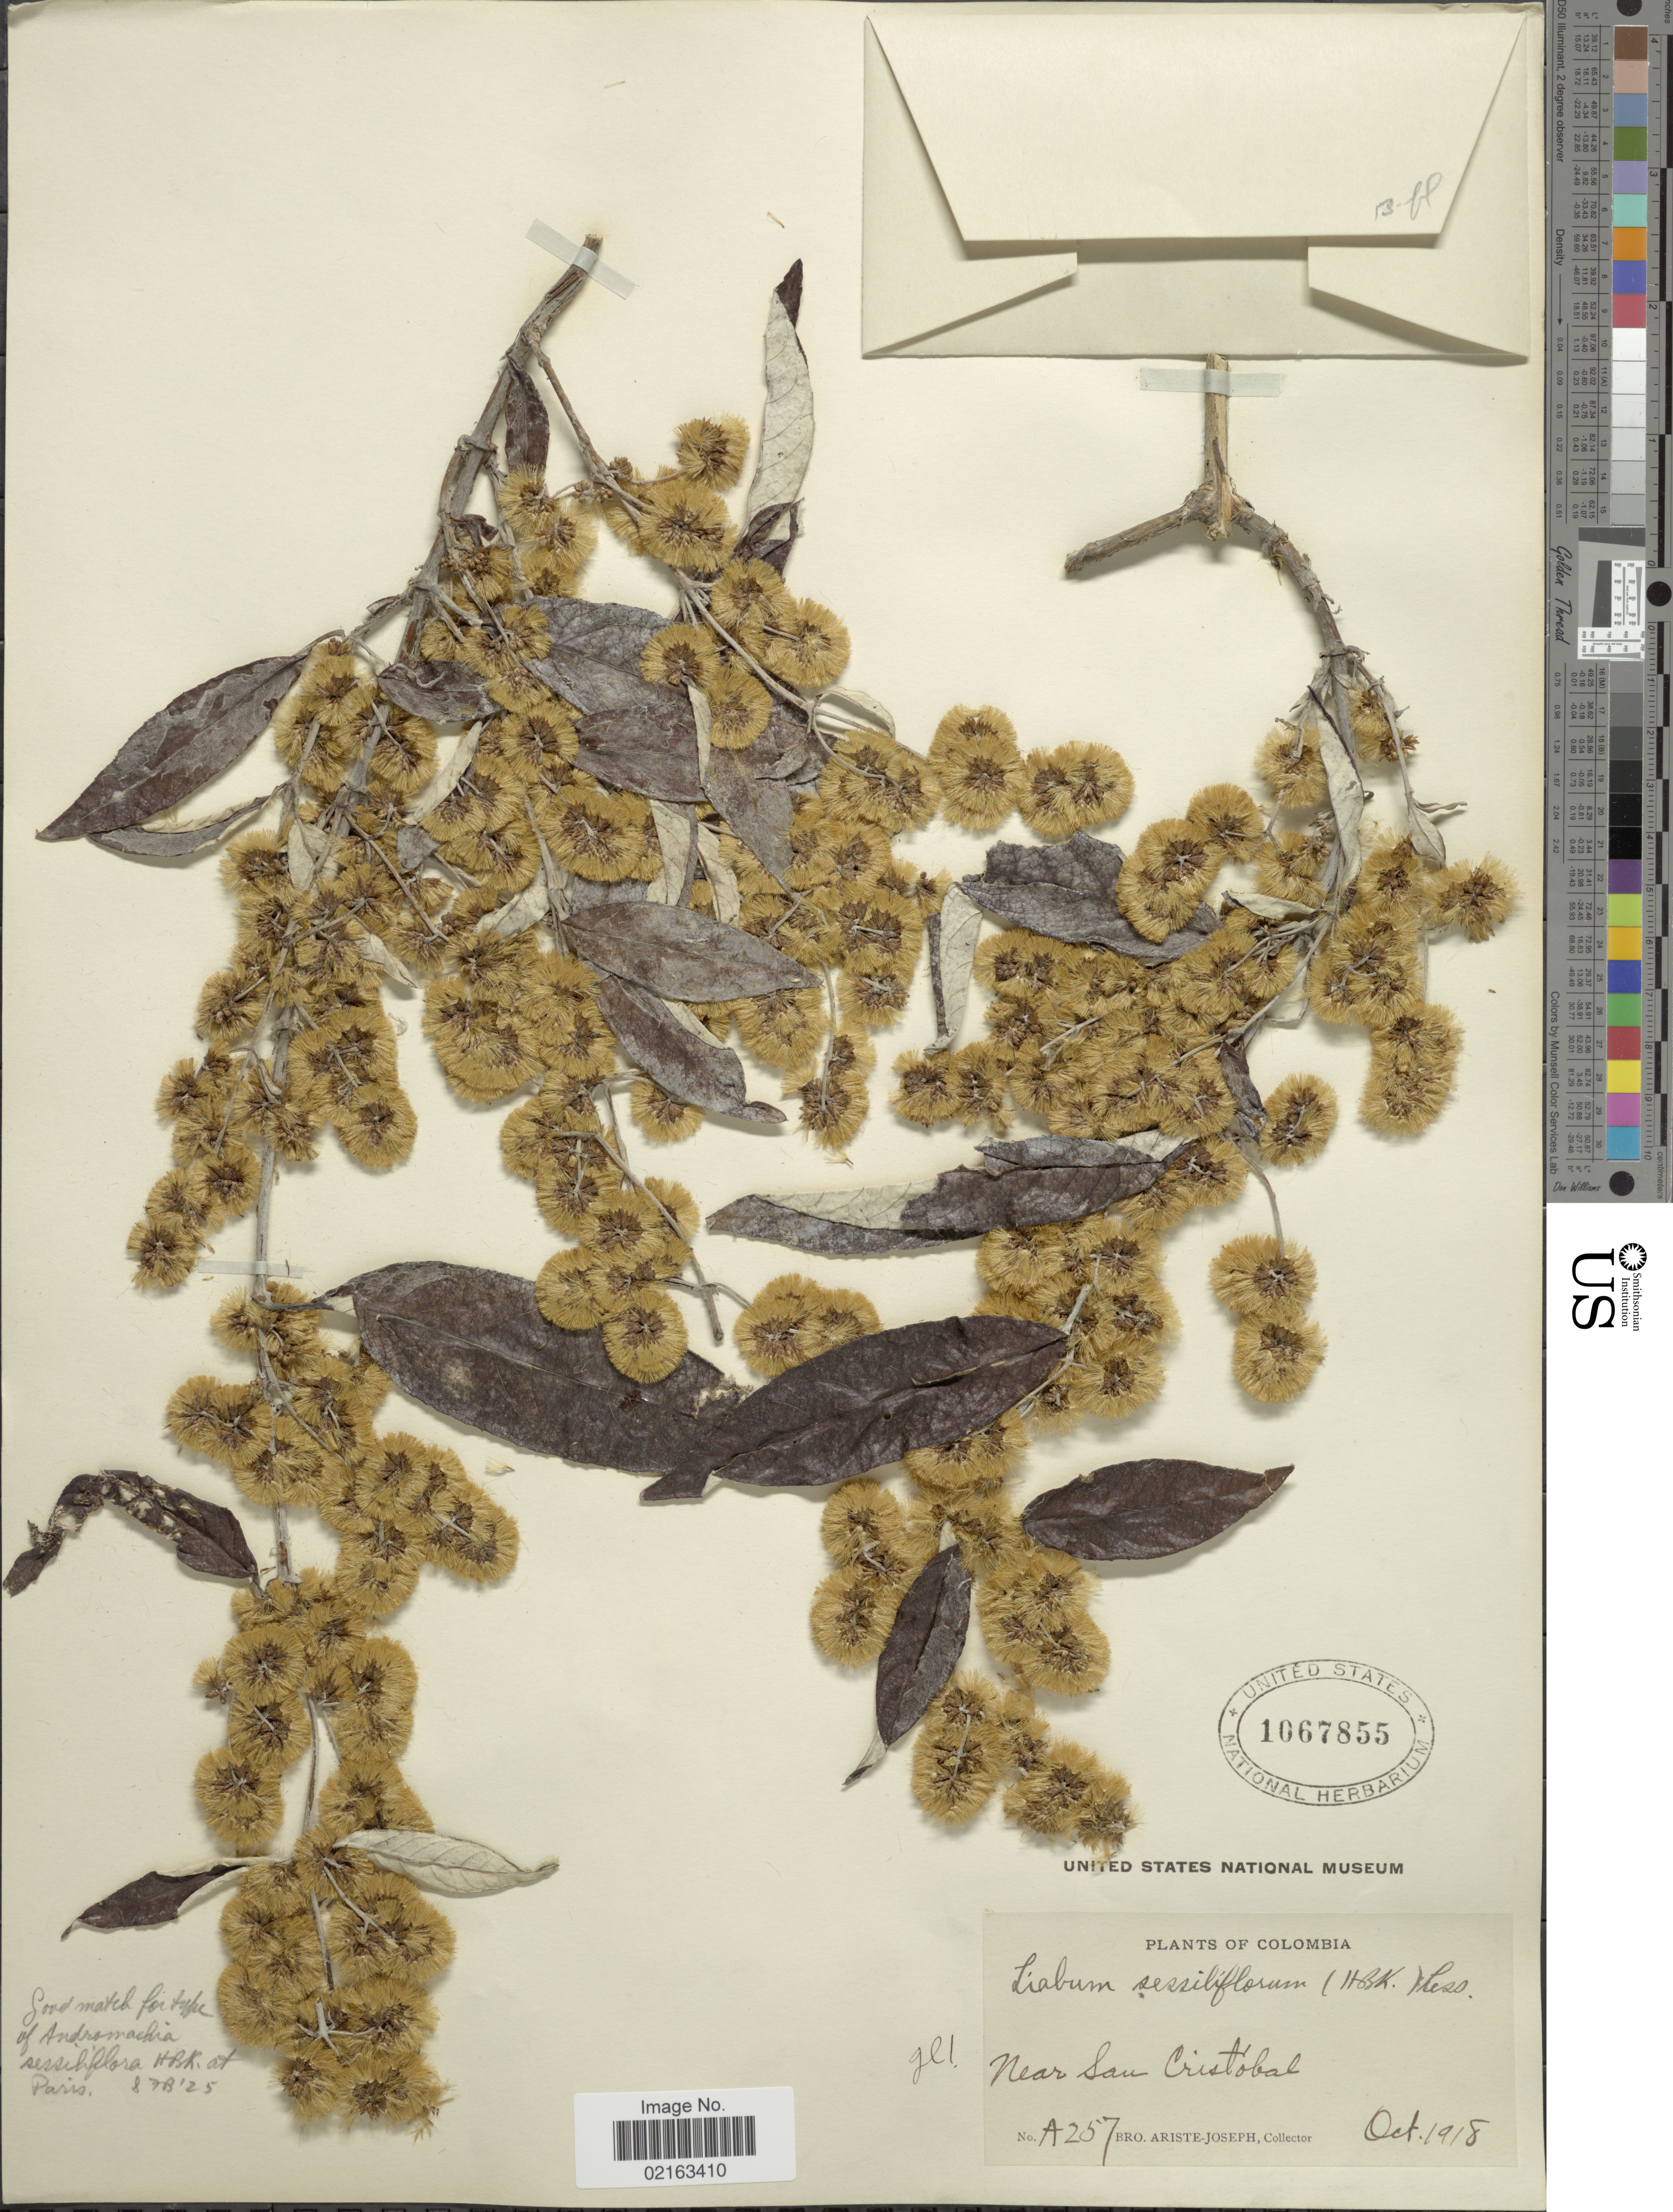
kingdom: Plantae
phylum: Tracheophyta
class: Magnoliopsida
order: Asterales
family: Asteraceae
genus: Oligactis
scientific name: Oligactis sessiliflora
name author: (Kunth) H. Rob. & Brettell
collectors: Bro. Ariste-Joseph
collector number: A257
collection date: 1918-10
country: Colombia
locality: Near San Cristóbal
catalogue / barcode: US 1067855